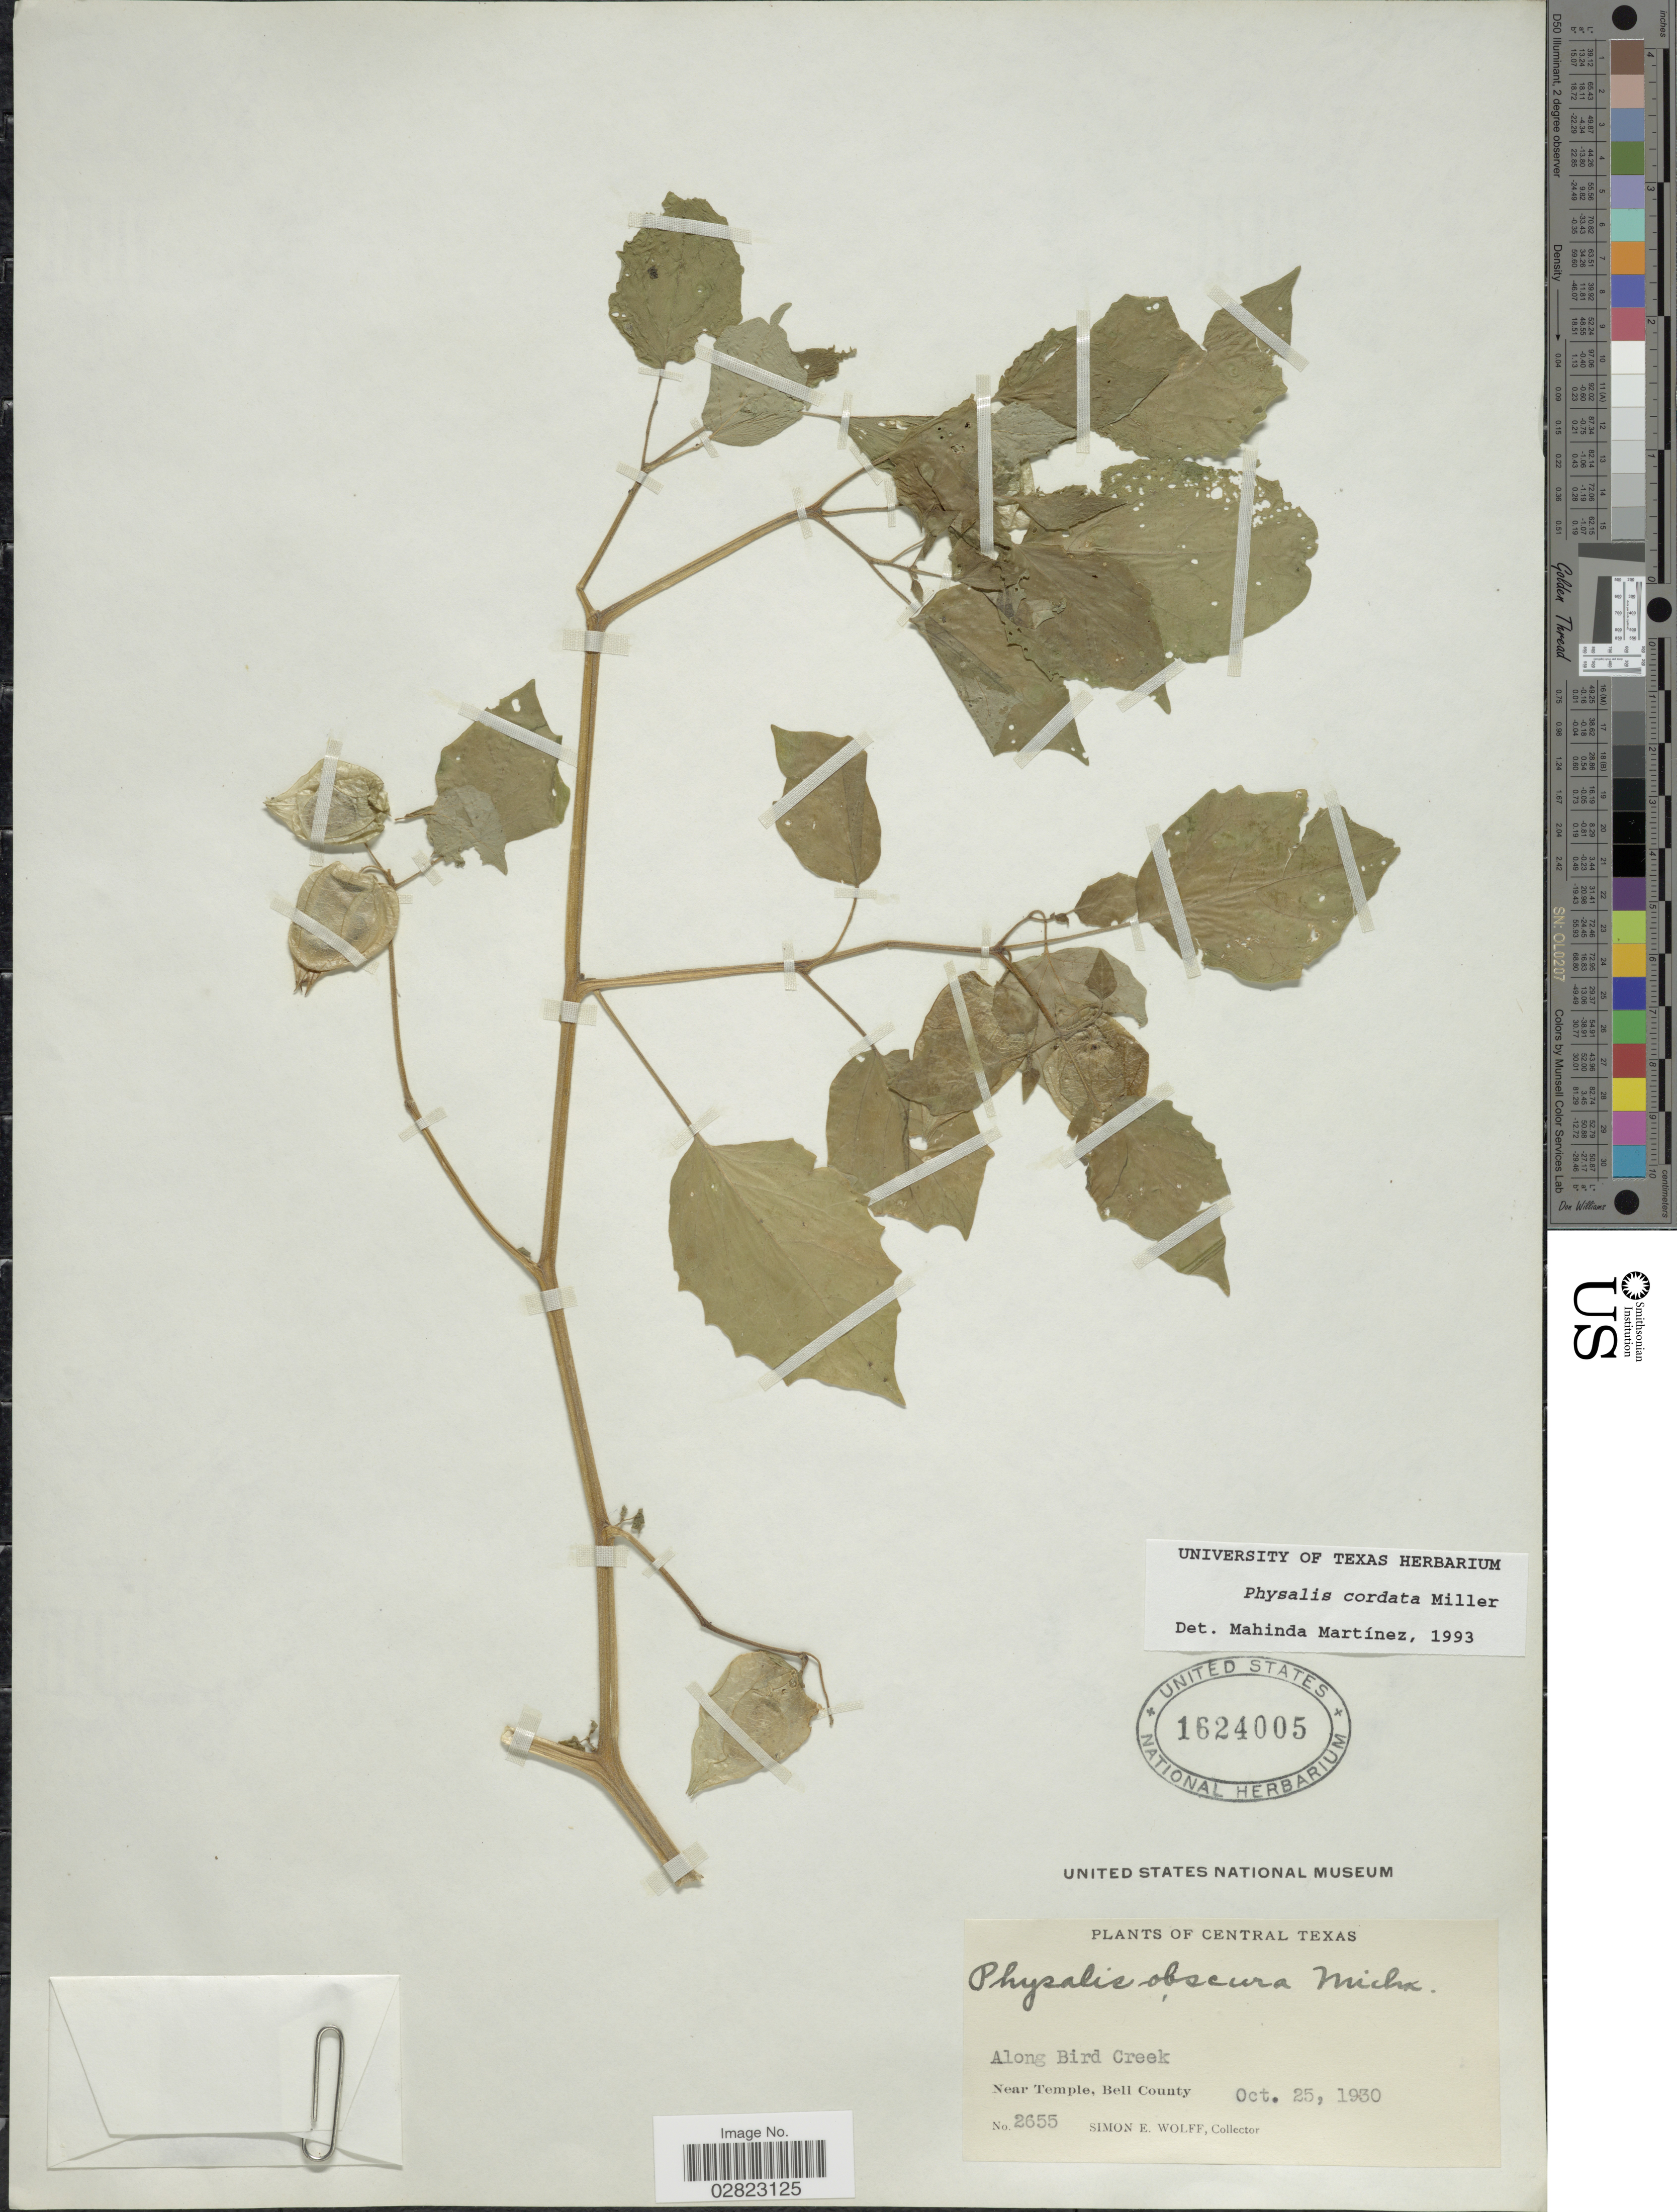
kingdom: Plantae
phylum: Tracheophyta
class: Magnoliopsida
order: Solanales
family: Solanaceae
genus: Physalis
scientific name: Physalis cordata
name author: Mill.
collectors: S. E. Wolff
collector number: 2655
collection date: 1930-10-25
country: United States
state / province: Texas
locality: Central Texas. Along Bird Creek. Near Temple, Bell County.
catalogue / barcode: US 1624005